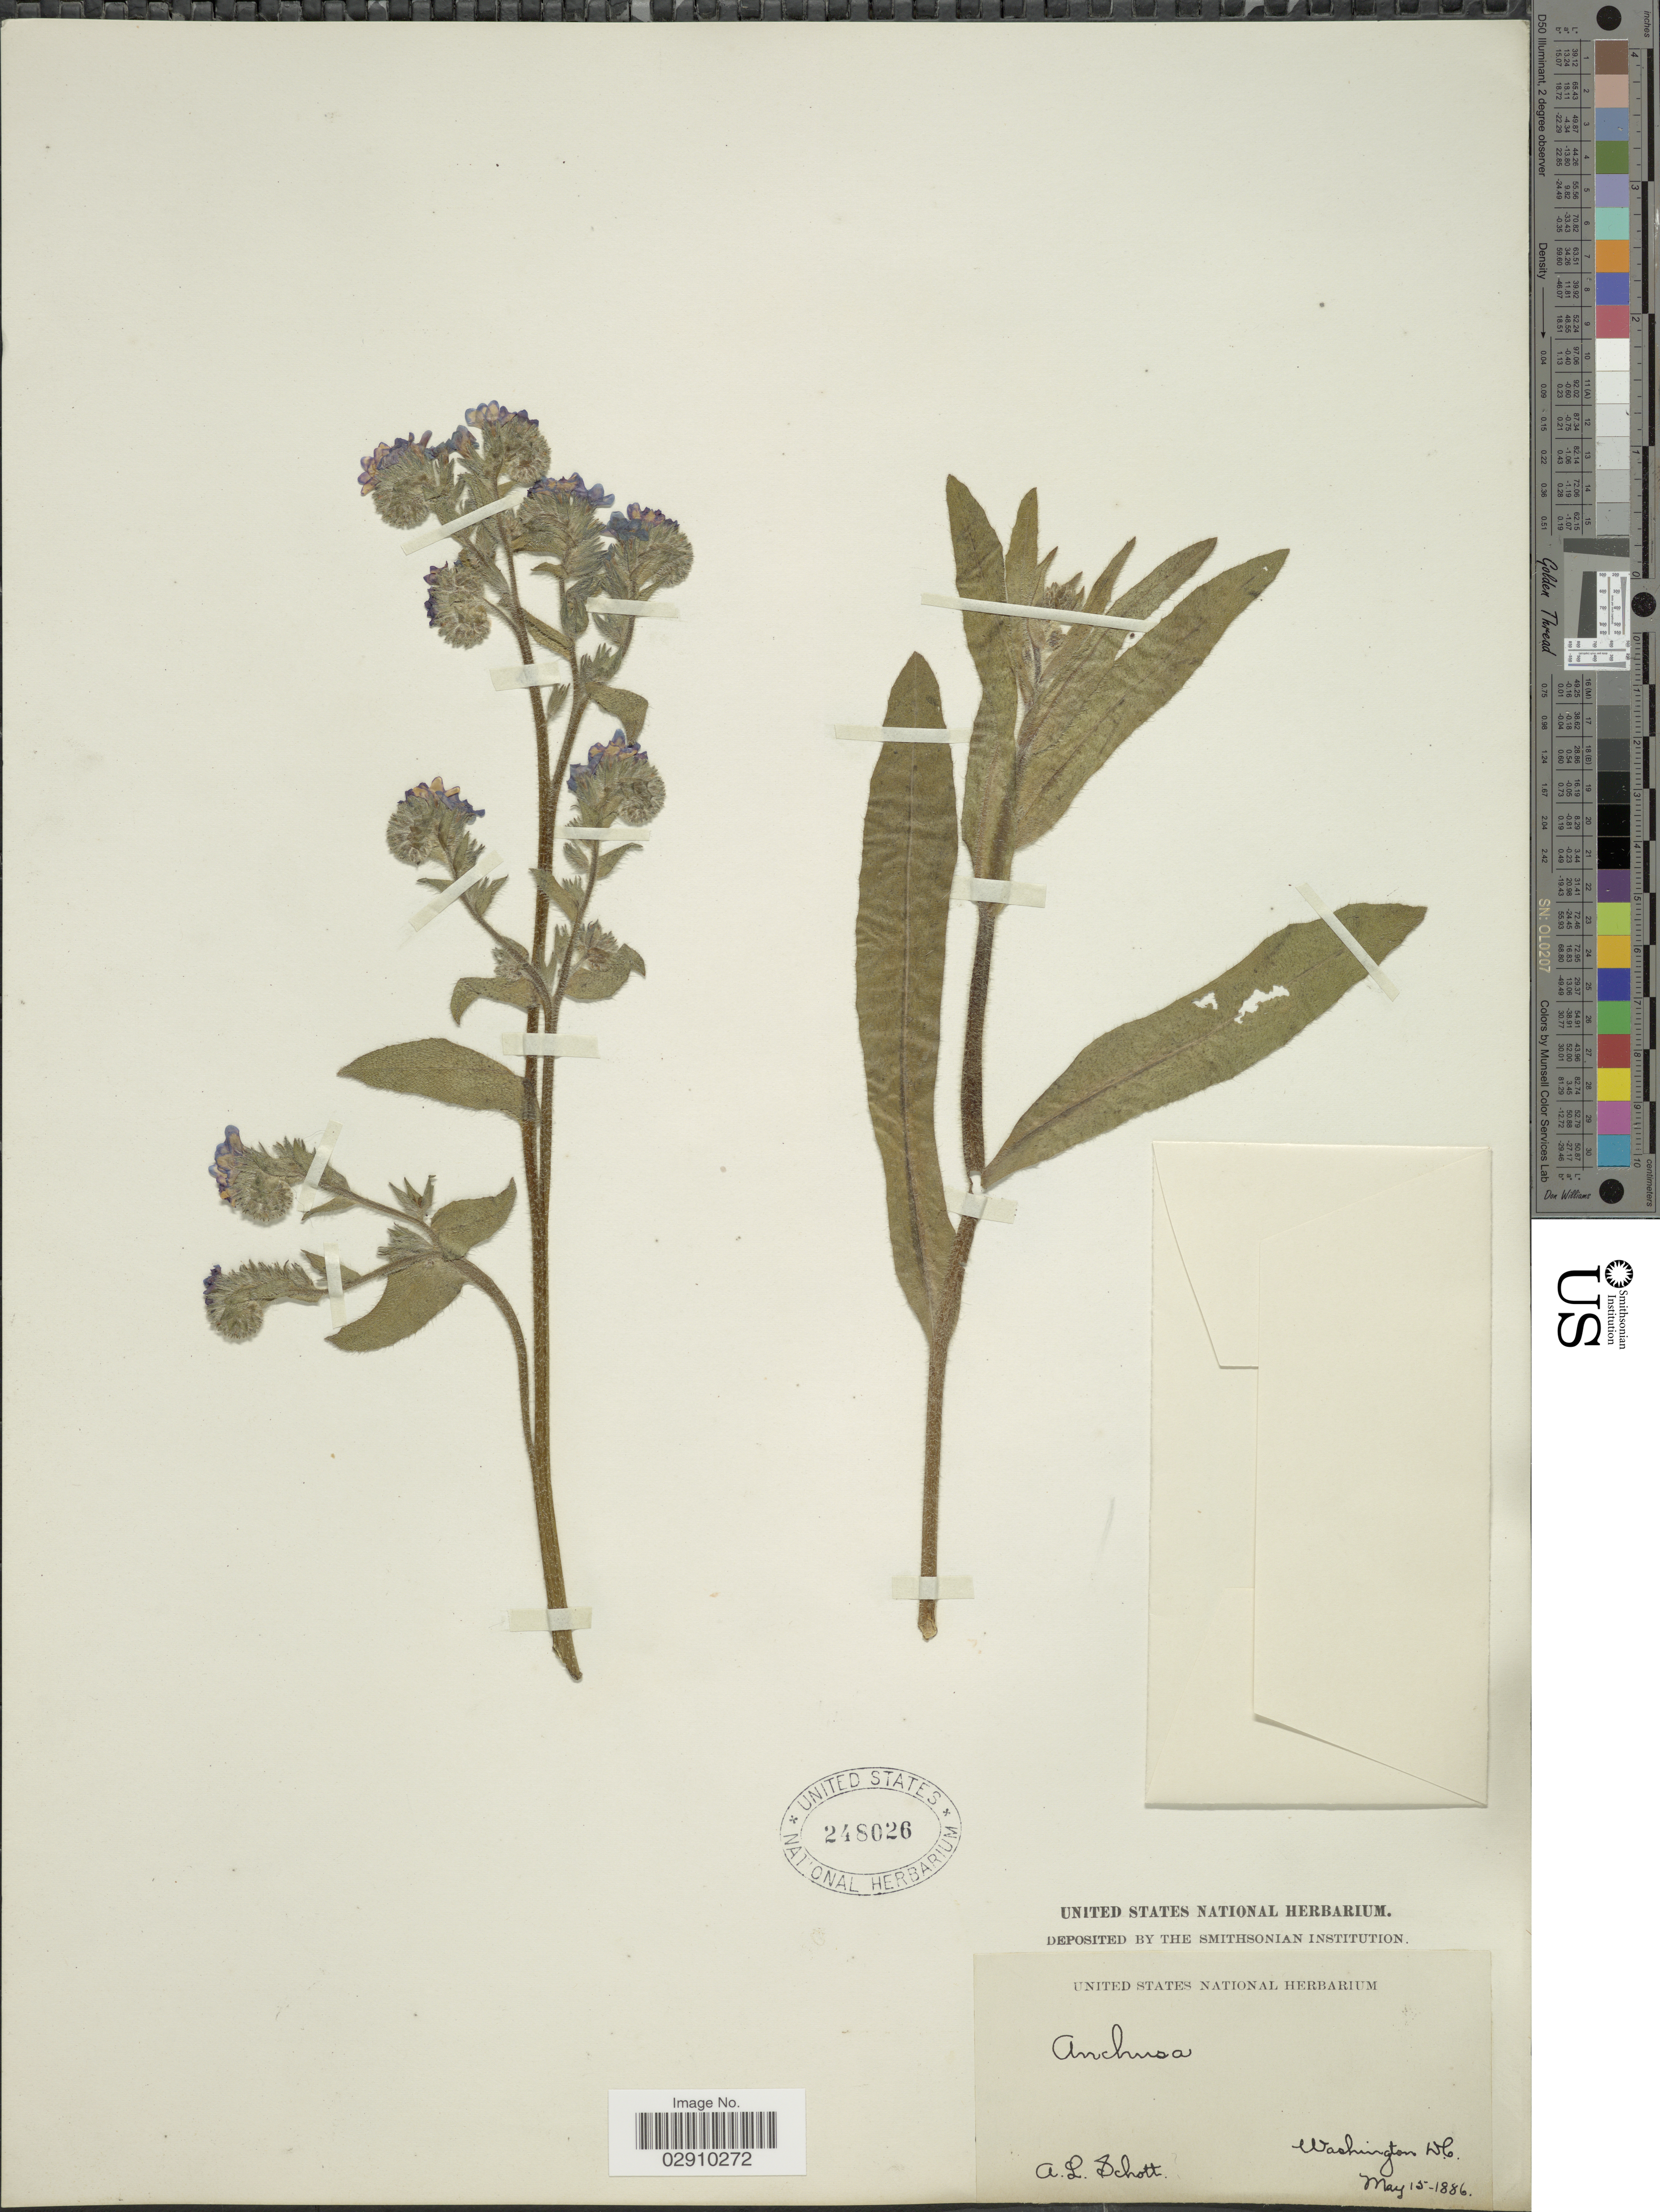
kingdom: Plantae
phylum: Tracheophyta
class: Magnoliopsida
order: Boraginales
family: Boraginaceae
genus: Anchusa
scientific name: Anchusa sp.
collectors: A. L. Schott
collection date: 1886-05-15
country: United States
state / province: District of Columbia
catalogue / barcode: US 248026